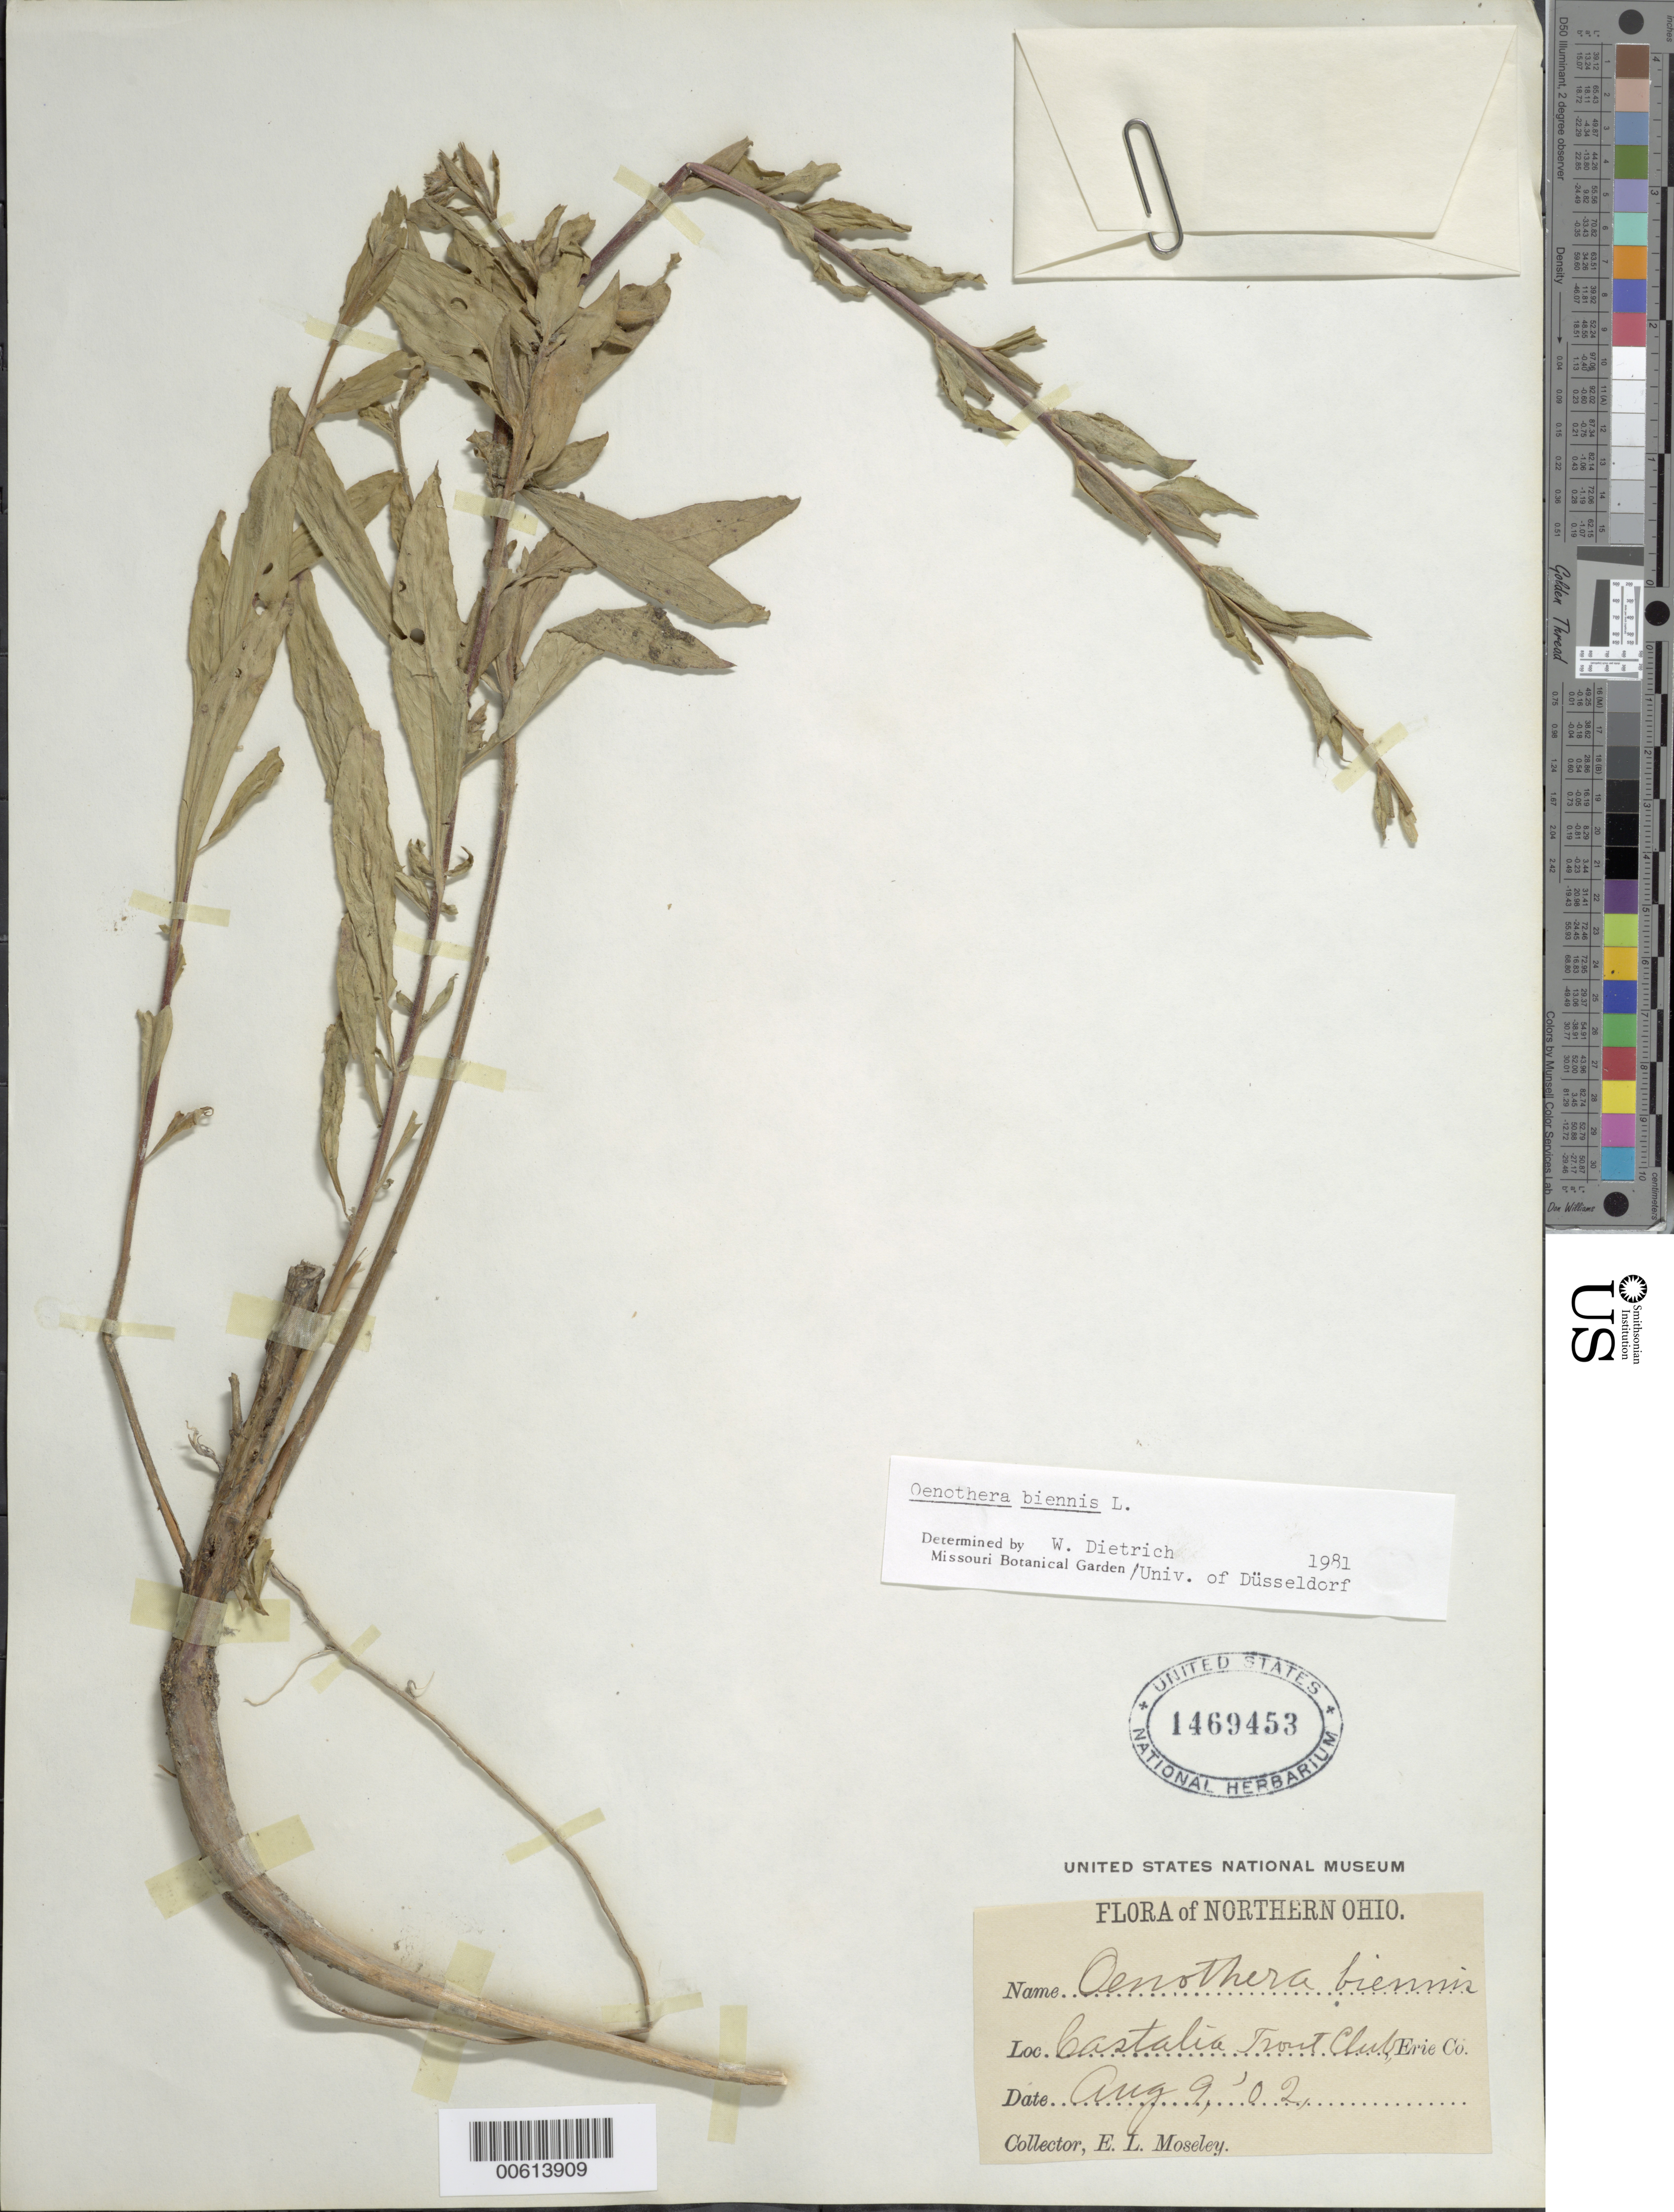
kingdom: Plantae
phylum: Tracheophyta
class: Magnoliopsida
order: Myrtales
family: Onagraceae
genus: Oenothera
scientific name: Oenothera biennis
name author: L.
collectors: E. Moseley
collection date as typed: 09 Aug 1902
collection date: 1902-08-09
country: United States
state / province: Ohio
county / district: Erie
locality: Castalia Trout Club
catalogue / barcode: US 1469453